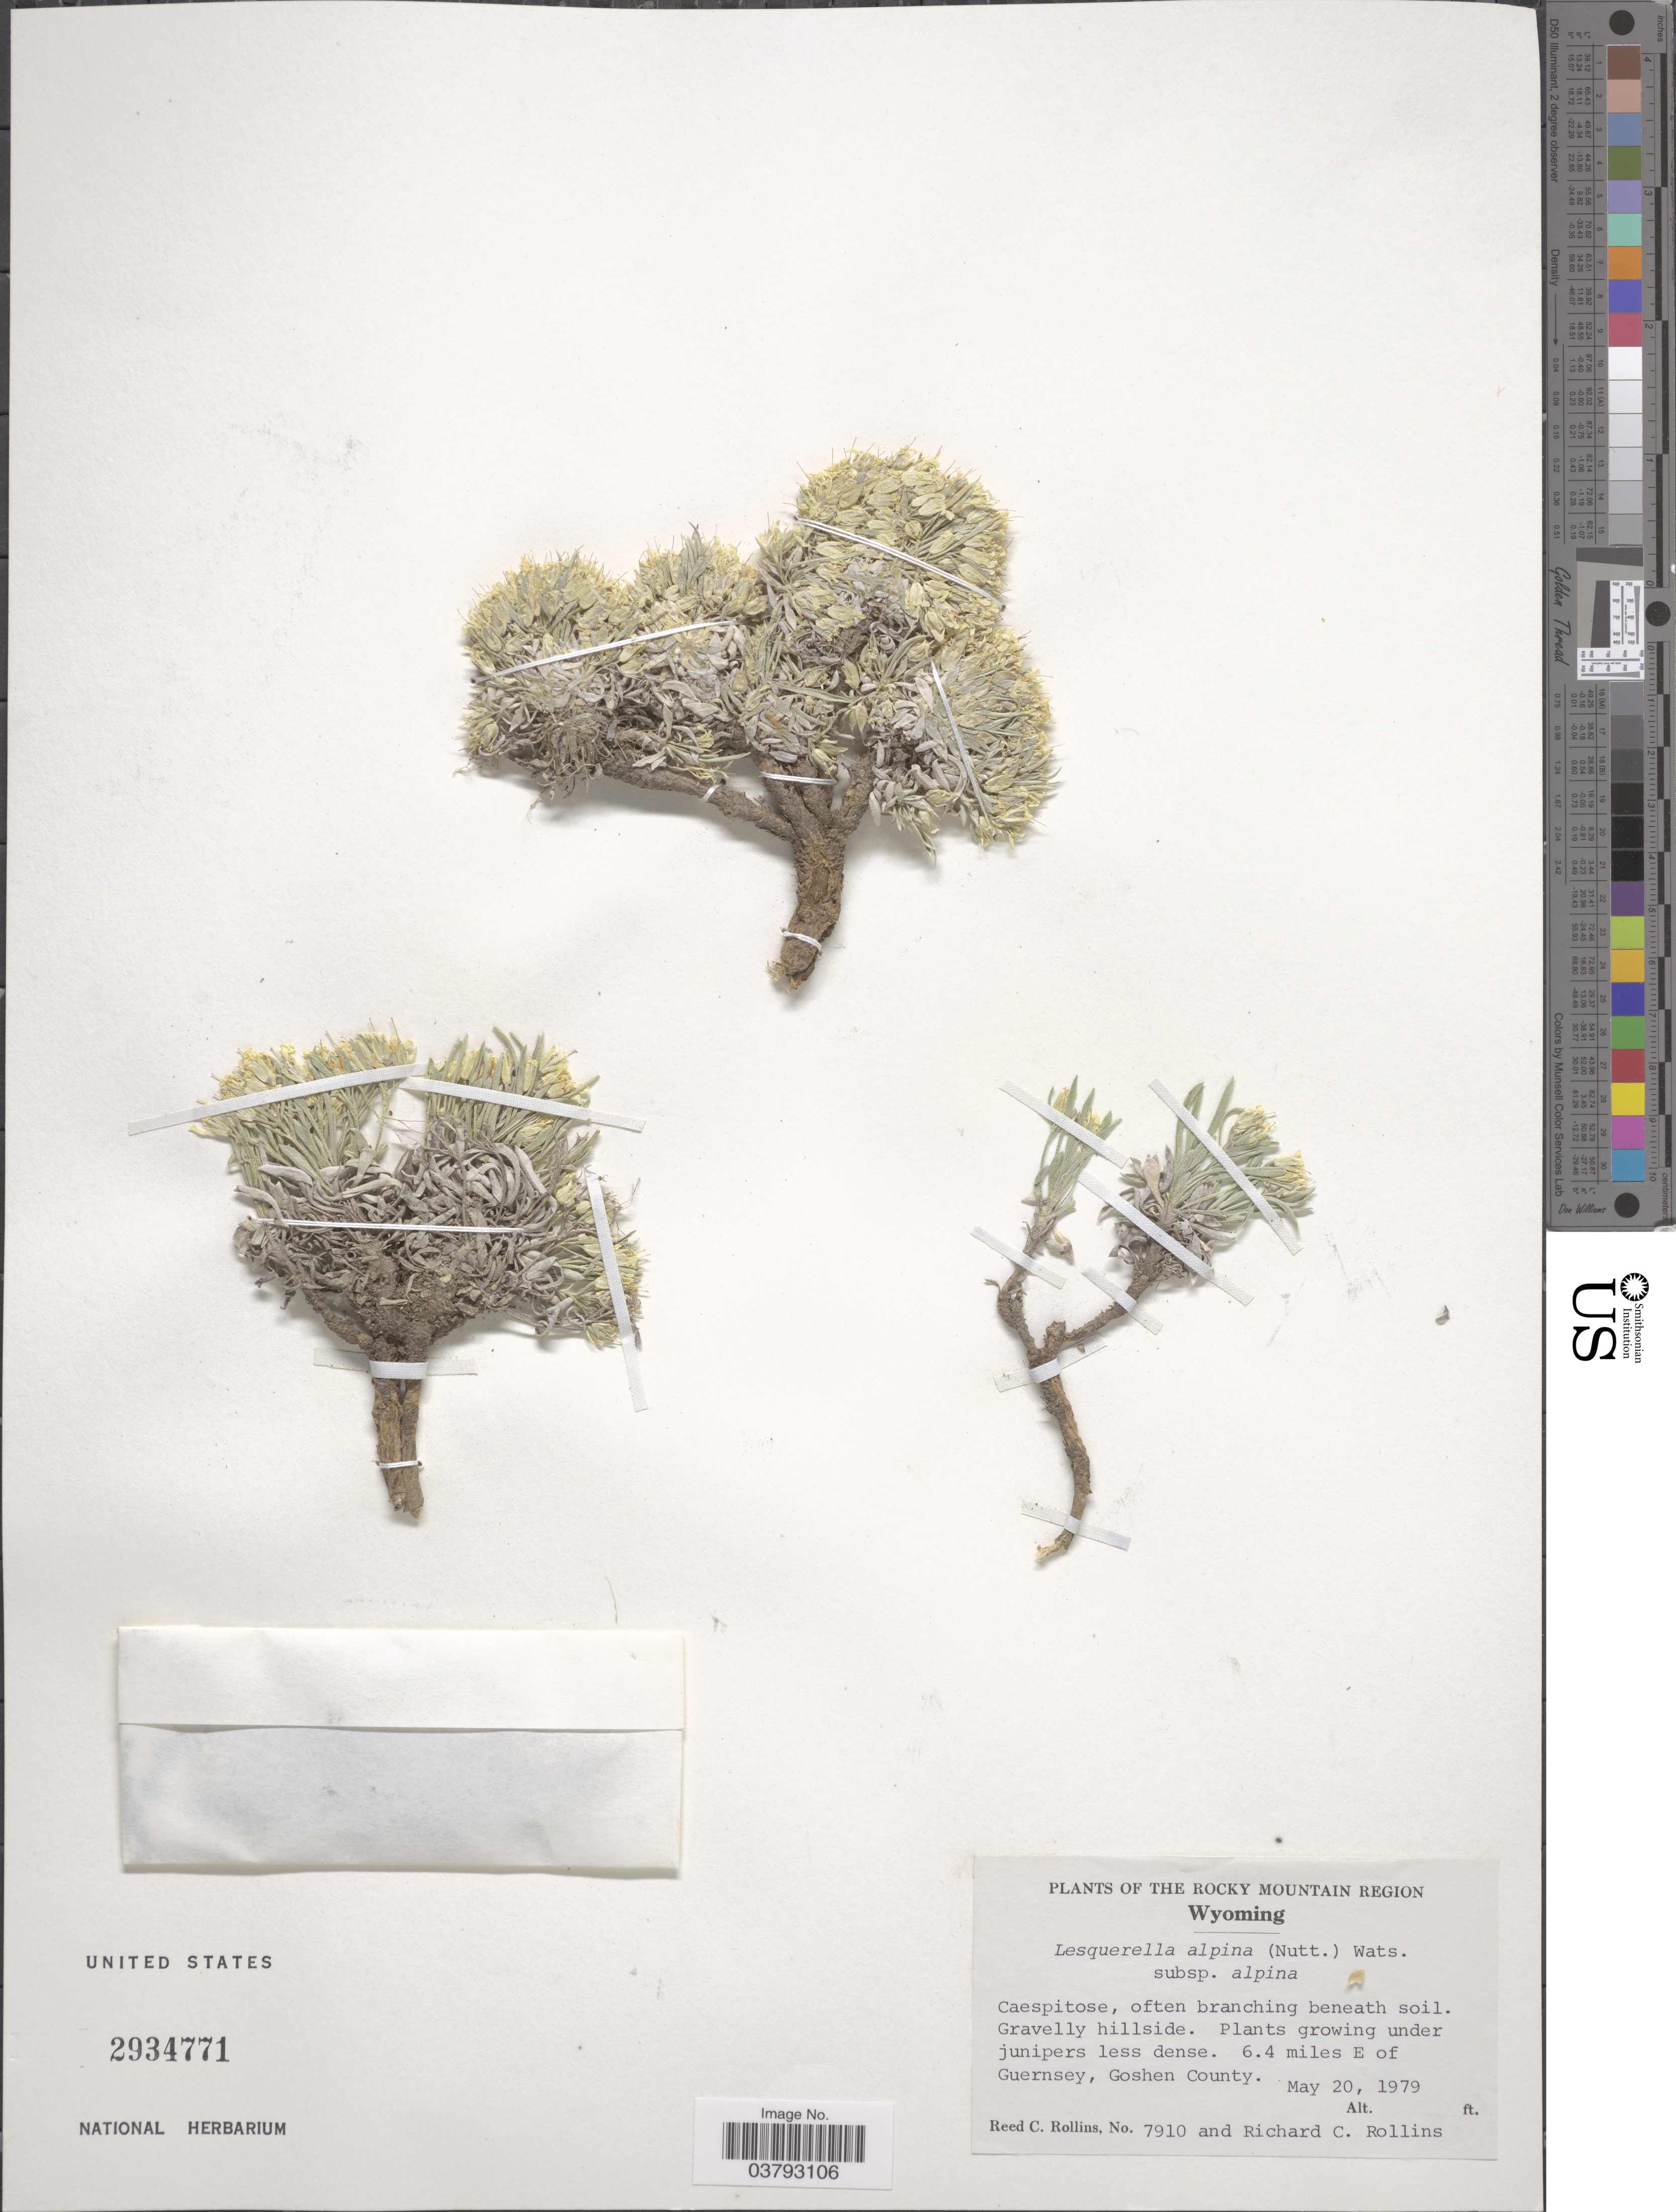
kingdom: Plantae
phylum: Tracheophyta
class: Magnoliopsida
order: Brassicales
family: Brassicaceae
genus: Lesquerella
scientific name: Lesquerella alpina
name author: (Nutt.) S. Watson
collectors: R. C. Rollins & R. C. Rollins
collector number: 7910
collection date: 1979-05-20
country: United States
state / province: Wyoming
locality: The Rocky Mountain Region. 6.4 miles E of Guernsey, Goshen County.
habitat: gravelly hillside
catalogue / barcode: US 2934771